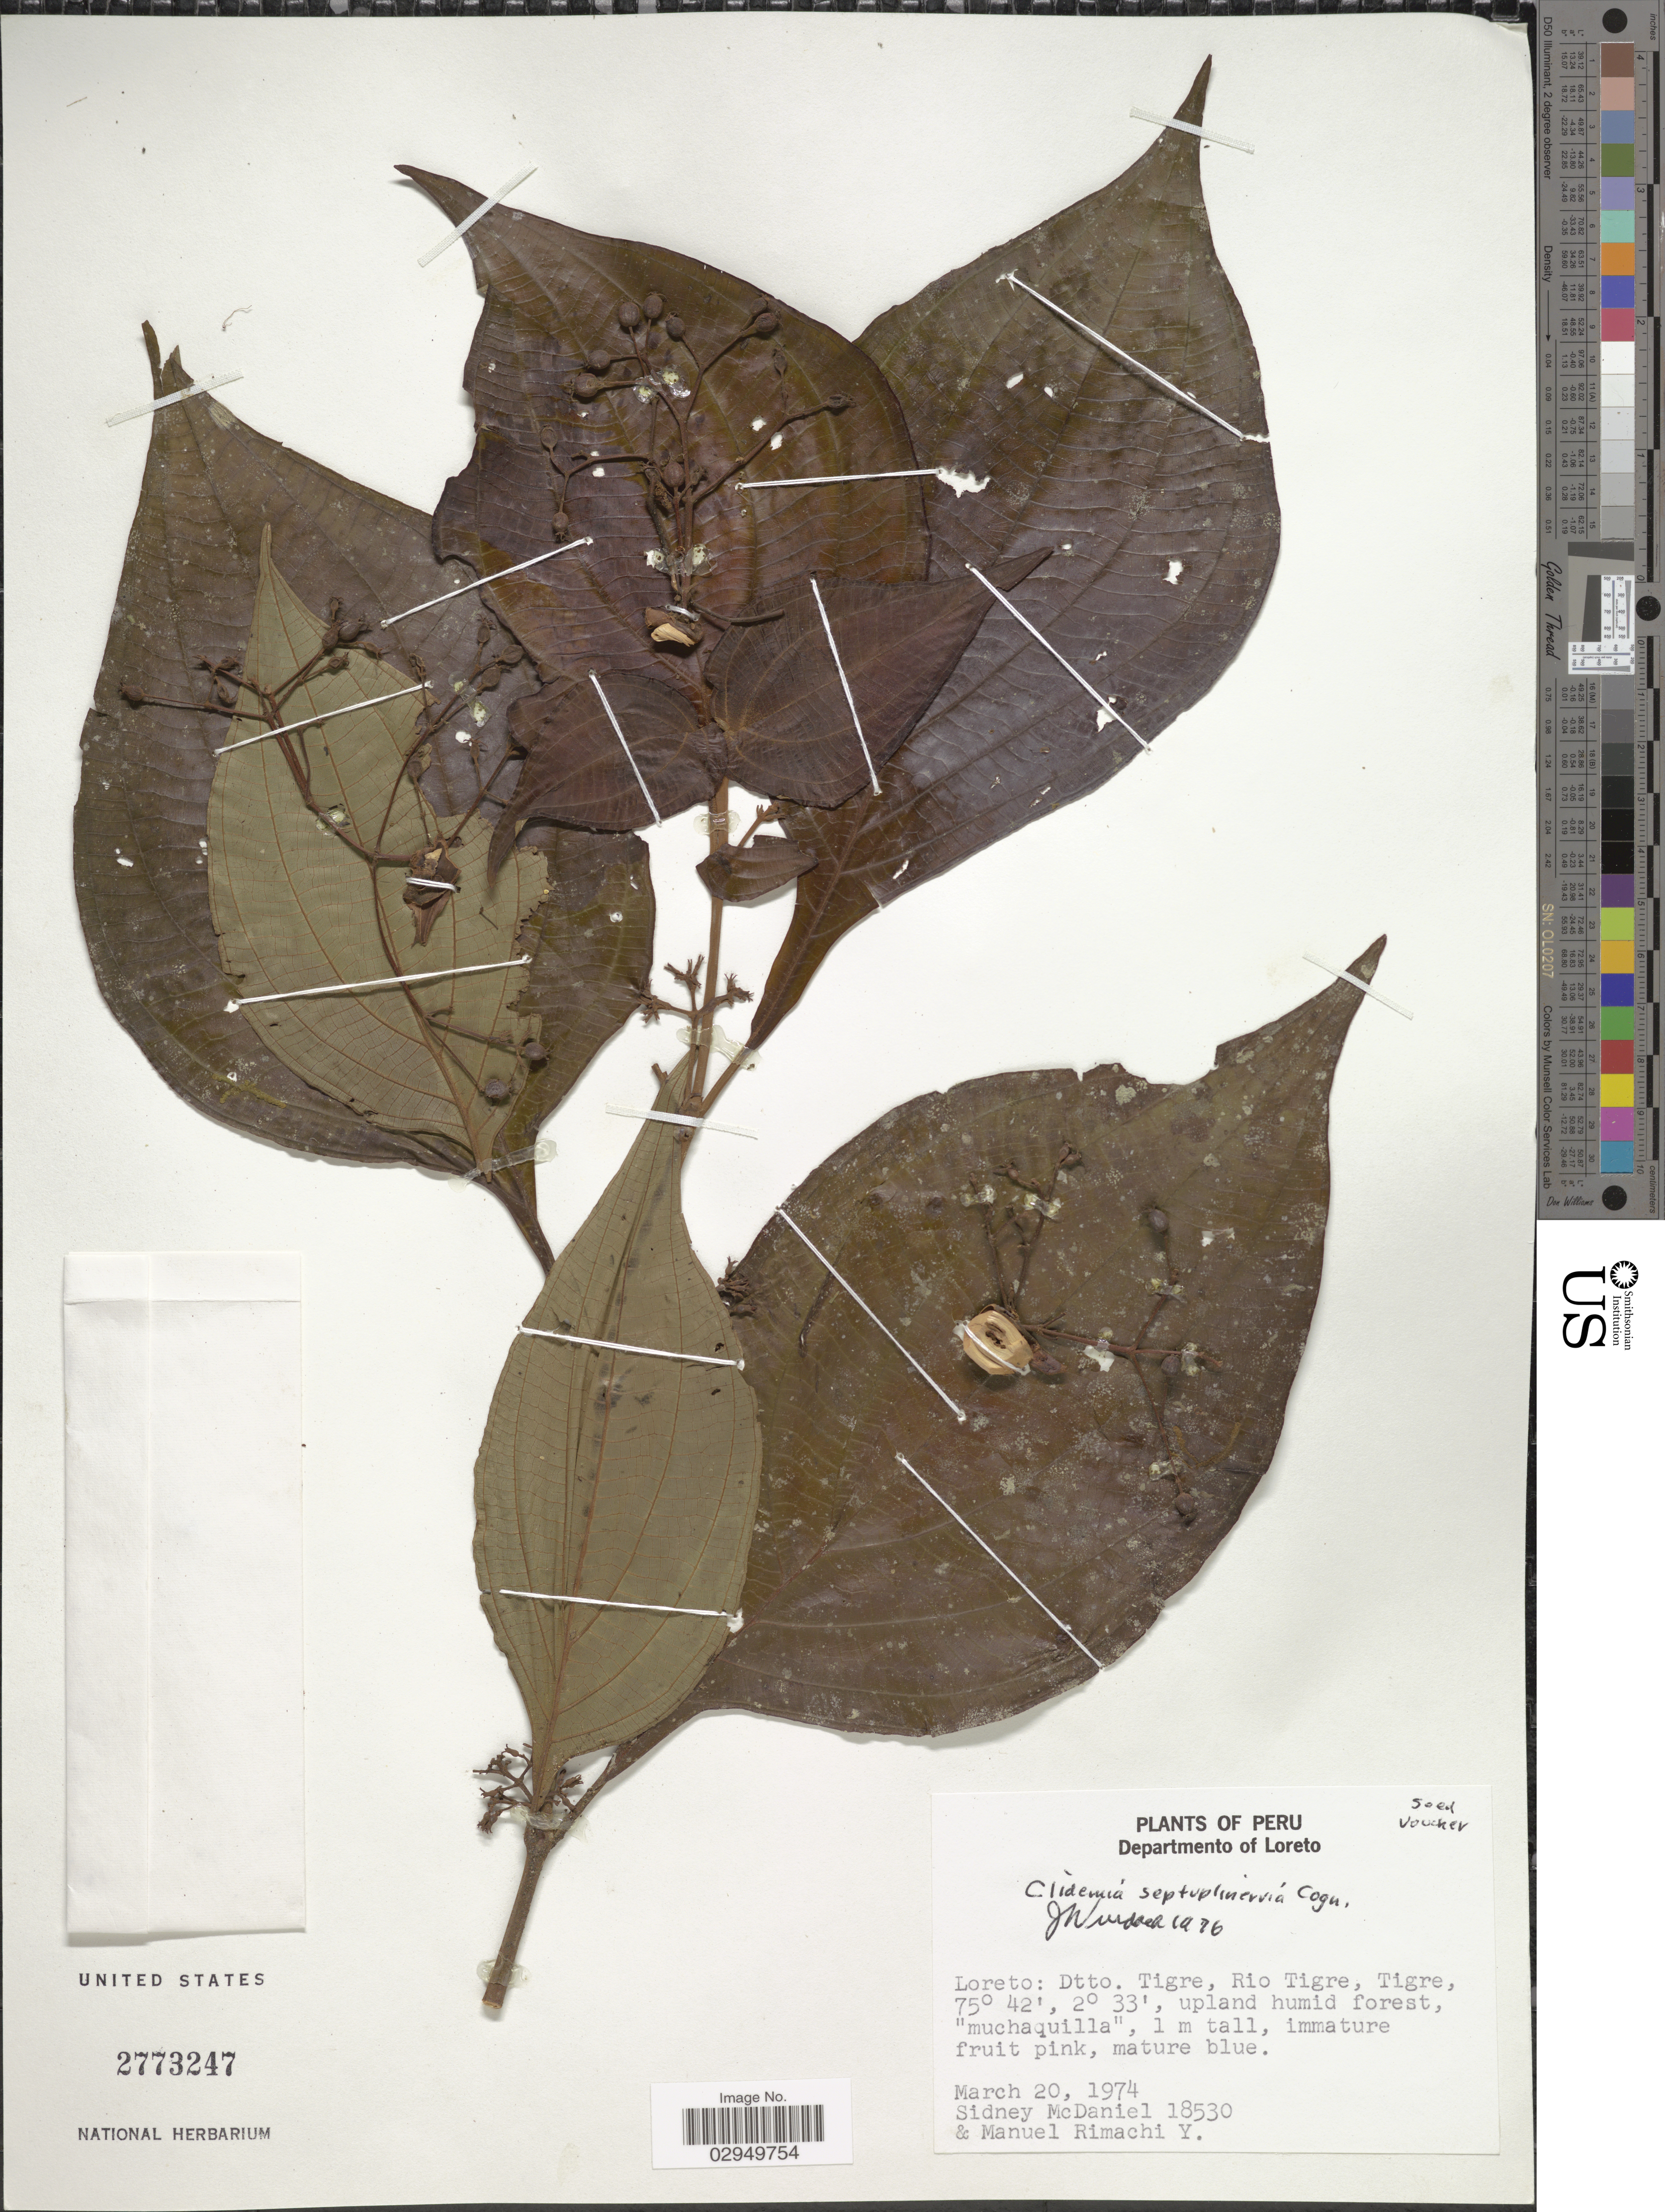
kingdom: Plantae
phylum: Tracheophyta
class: Magnoliopsida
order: Myrtales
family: Melastomataceae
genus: Clidemia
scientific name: Clidemia septuplinervia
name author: Cogn.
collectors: S. McDaniel & M. Rimachi Y.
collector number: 18530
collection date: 1974-03-20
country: Peru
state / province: Loreto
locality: Departmento of Loreto. Dtto. Tigre, Rio Tigre, Tigre.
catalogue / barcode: US 2773247